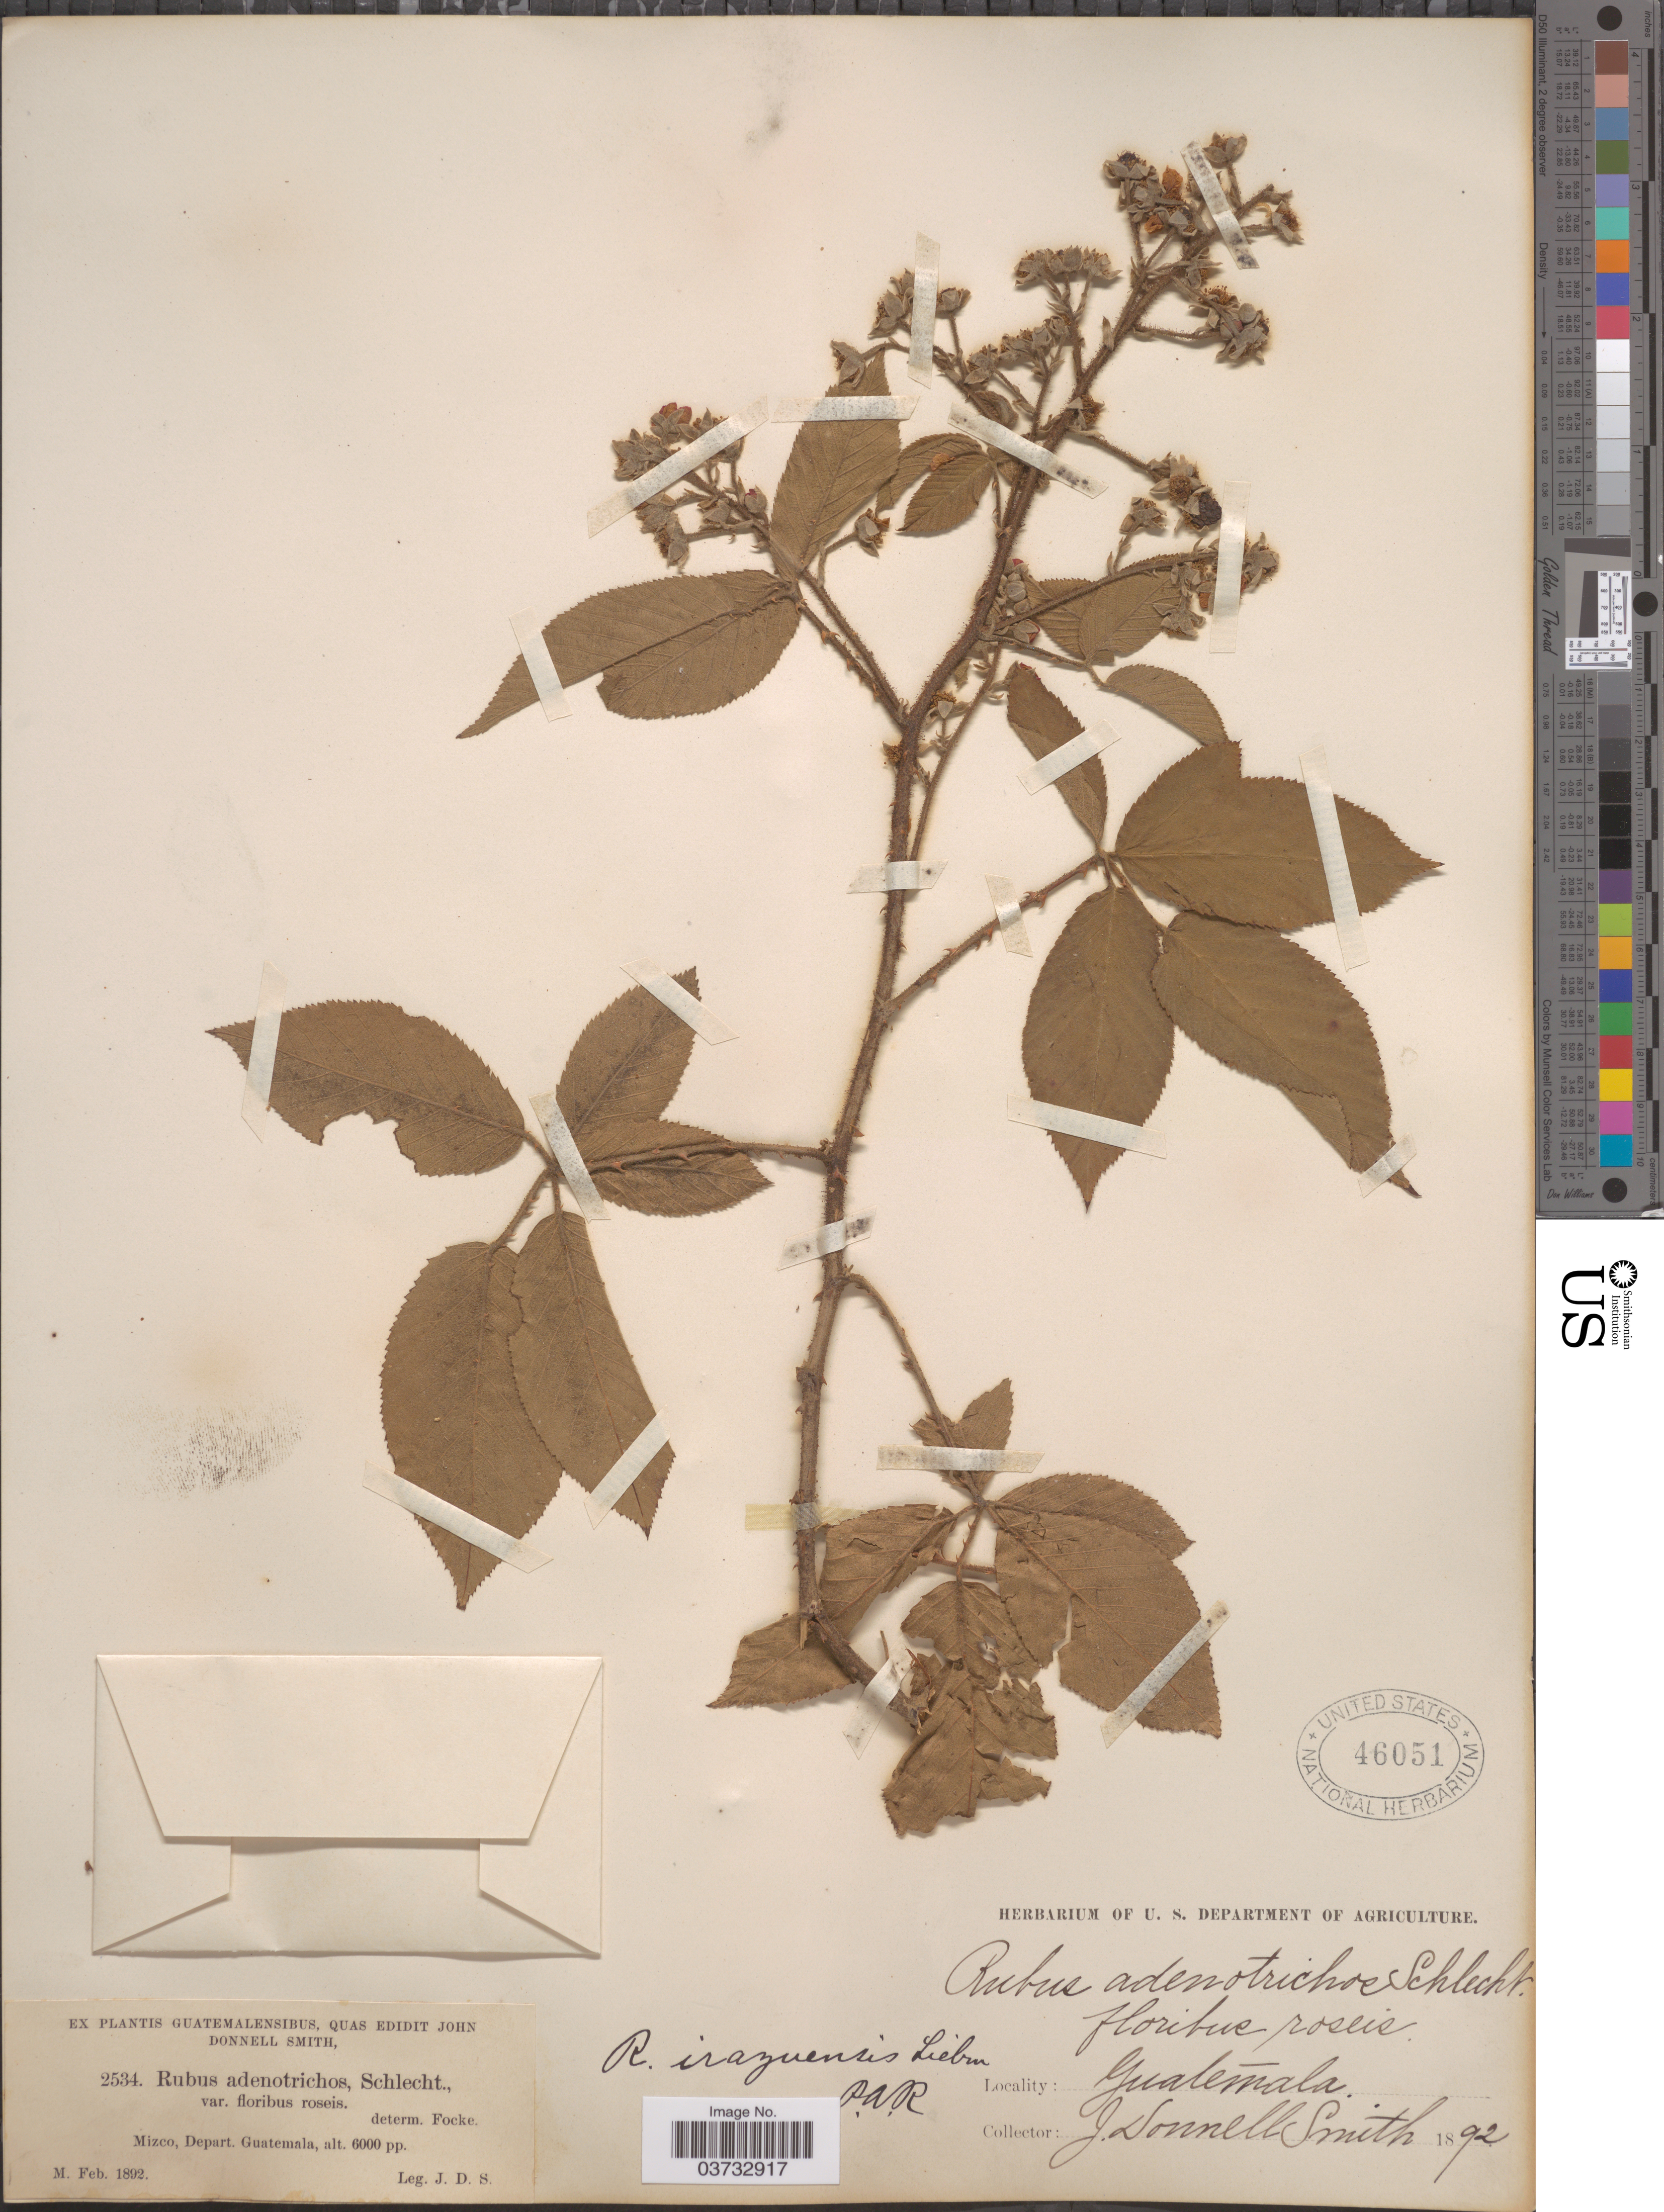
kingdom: Plantae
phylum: Tracheophyta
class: Magnoliopsida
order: Rosales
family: Rosaceae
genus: Rubus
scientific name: Rubus irasuensis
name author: Liebm.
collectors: J. Donnell Smith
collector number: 2534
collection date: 1892-02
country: Guatemala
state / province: Guatemala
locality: Mizco, Depart. Guatemala.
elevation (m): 1829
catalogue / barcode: US 46051